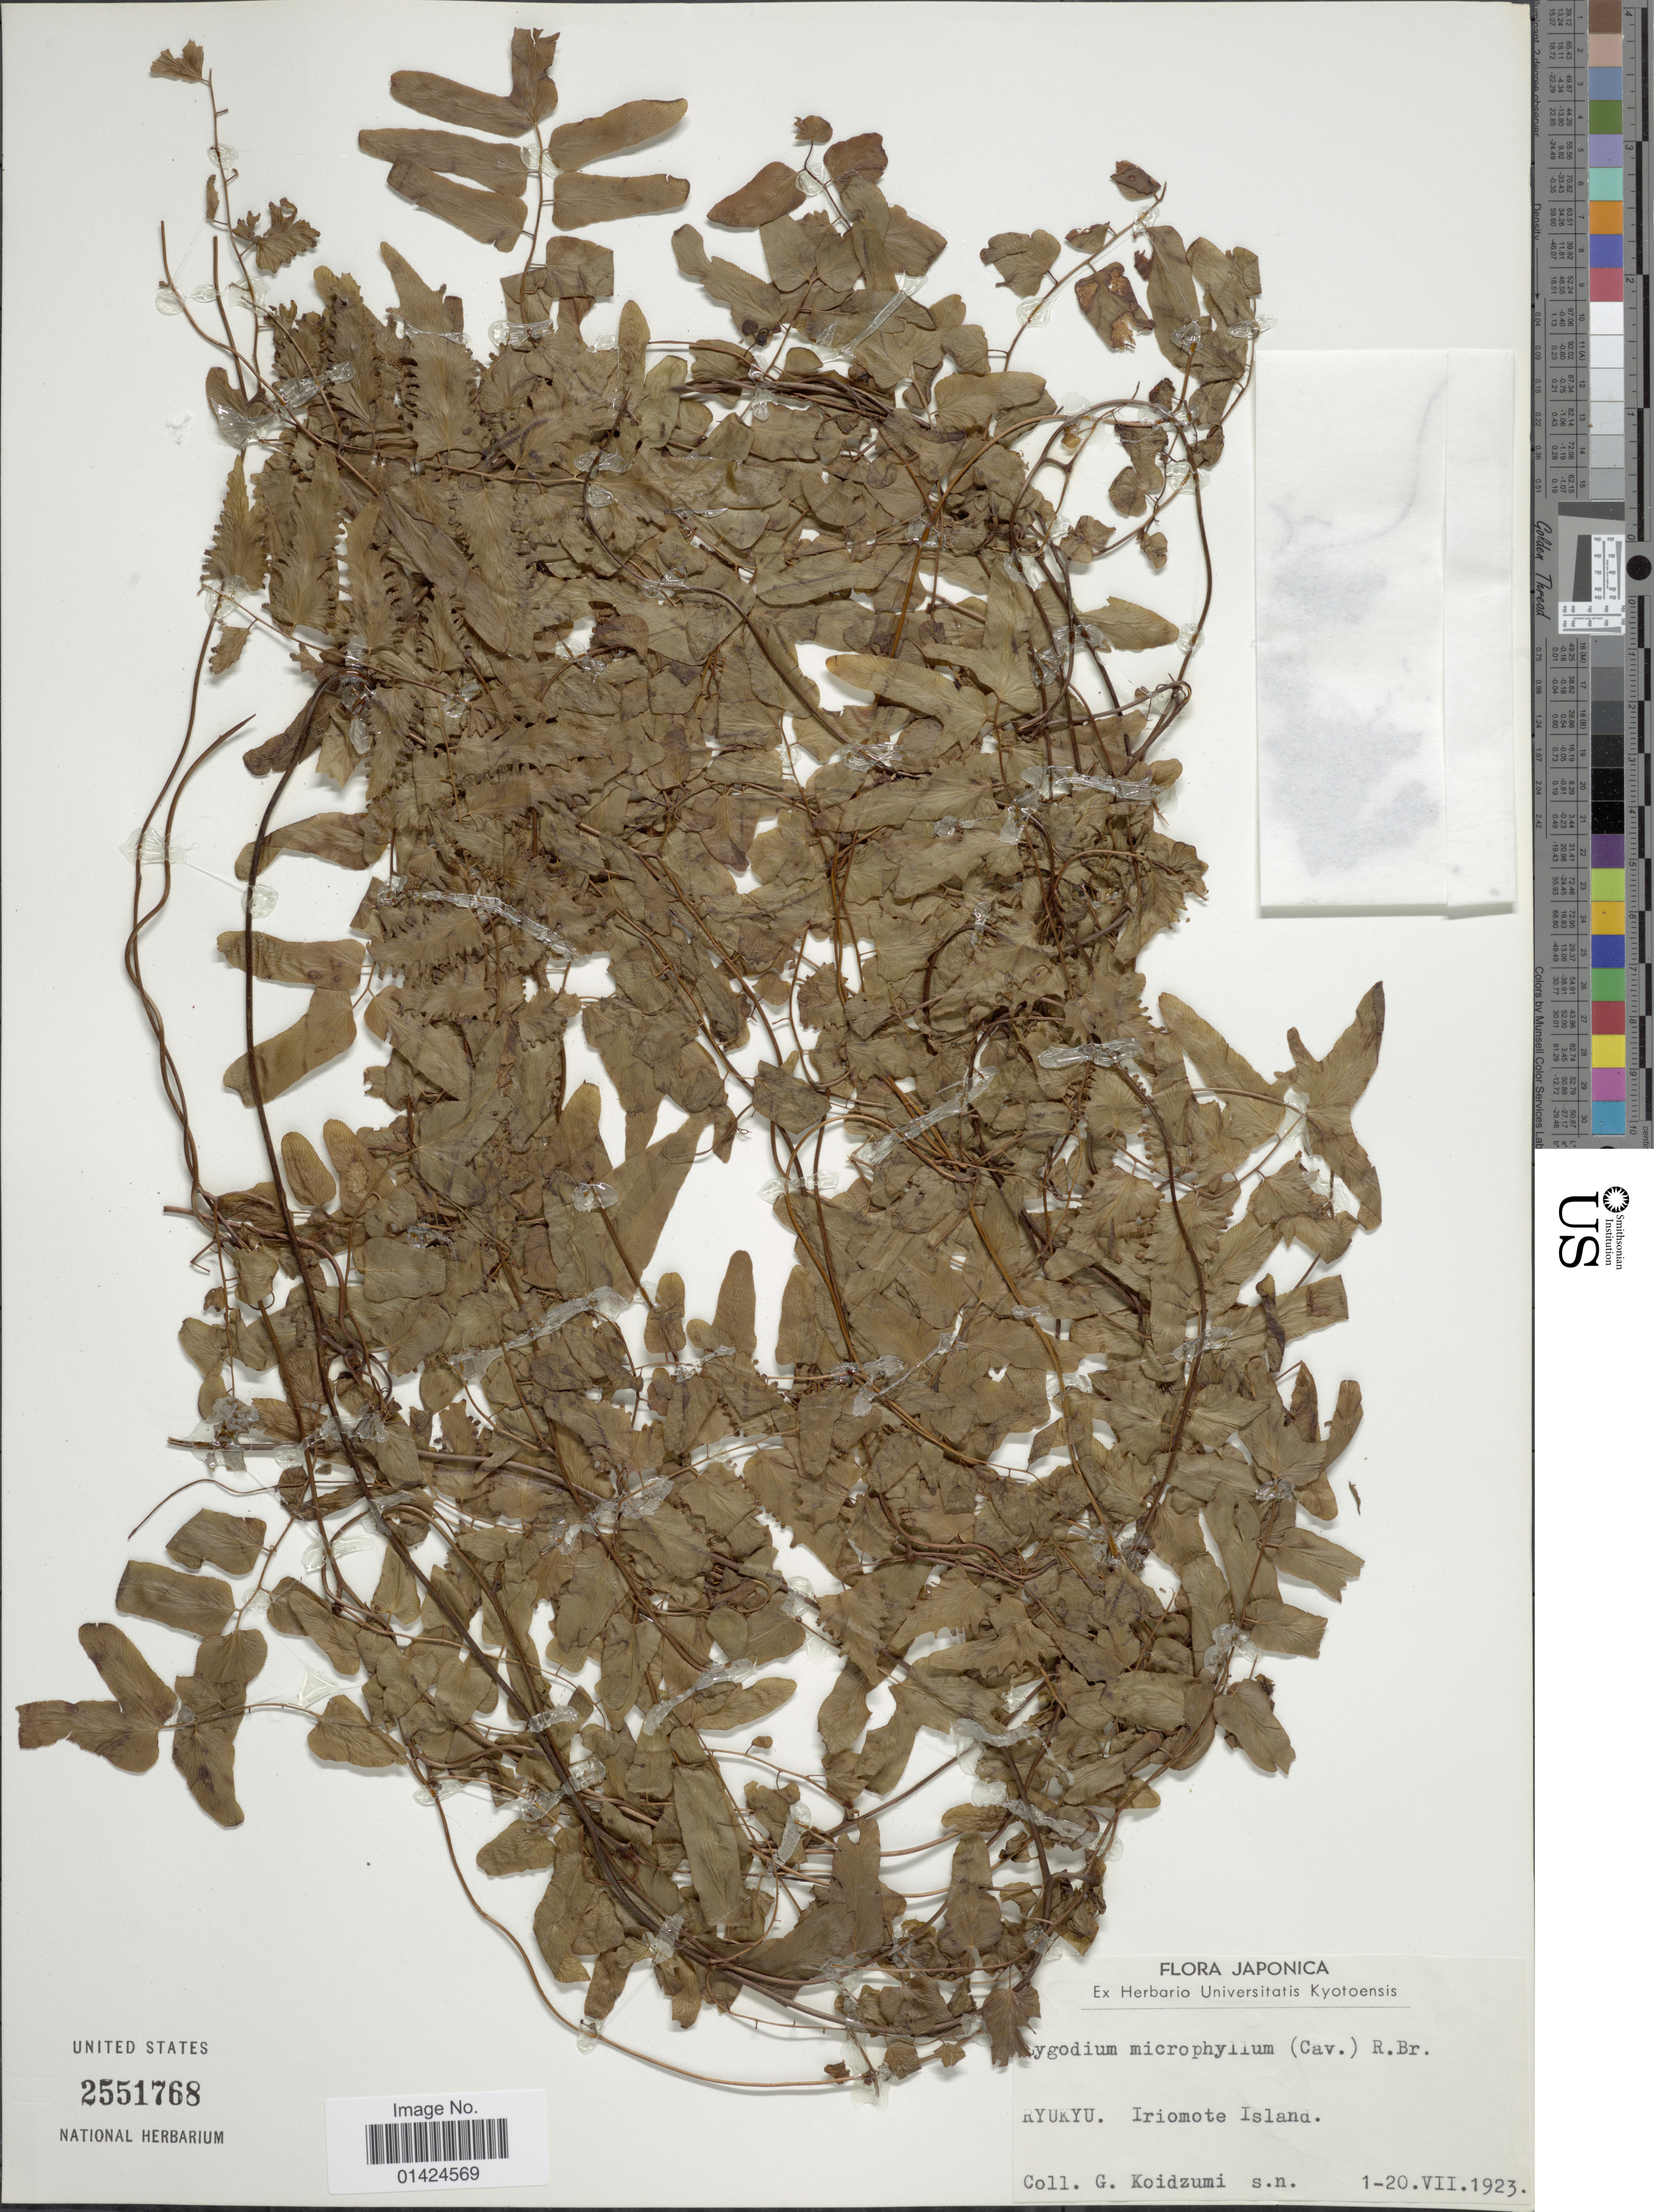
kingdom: Plantae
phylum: Tracheophyta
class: Polypodiopsida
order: Schizaeales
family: Lygodiaceae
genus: Lygodium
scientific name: Lygodium microphyllum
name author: (Cav.) R. Br.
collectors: G. Koidzumi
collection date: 1923-07-01/1923-07-20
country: Japan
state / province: Okinawa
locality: Ryukyu. Iriomote Island.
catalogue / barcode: US 2551768